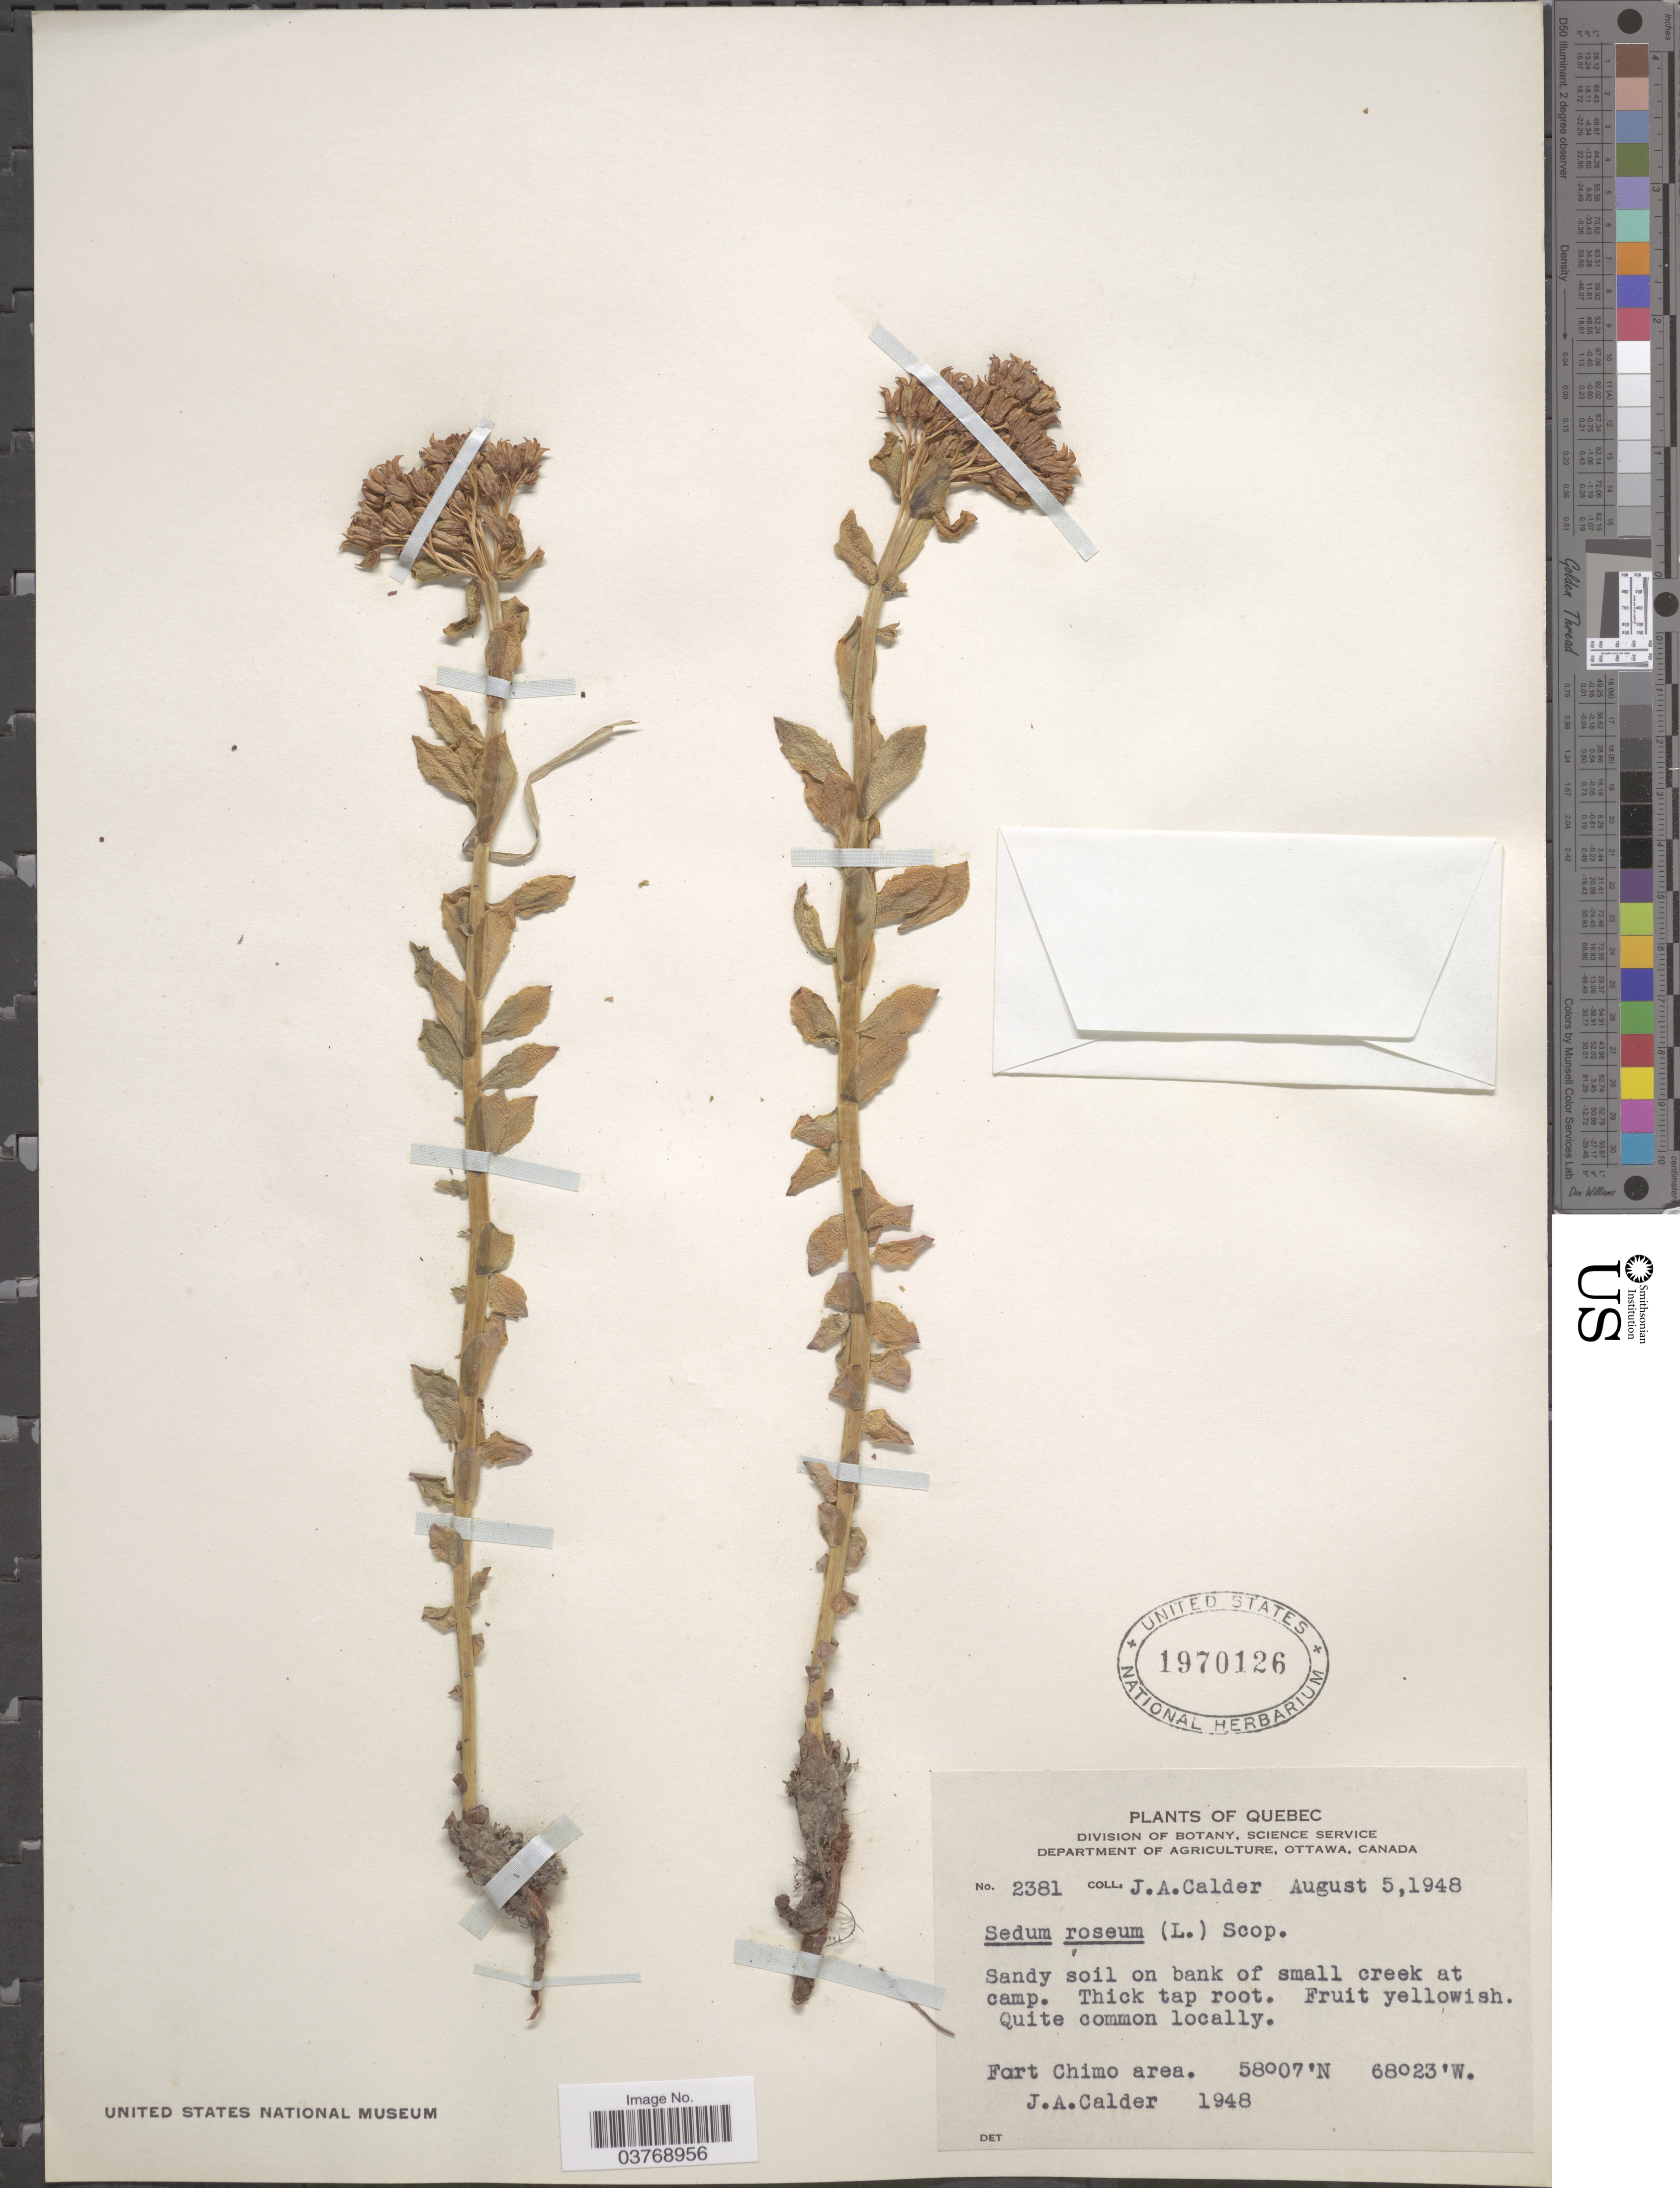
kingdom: Plantae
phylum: Tracheophyta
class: Magnoliopsida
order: Saxifragales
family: Crassulaceae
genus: Rhodiola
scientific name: Rhodiola rosea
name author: L.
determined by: Strong, Mark T., (BOT), Smithsonian Institution - National Museum of Natural History (UNITED STATES)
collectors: J. A. Calder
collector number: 2381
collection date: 1948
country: Canada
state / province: Quebec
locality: Fart Chimo area.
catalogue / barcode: US 1970126